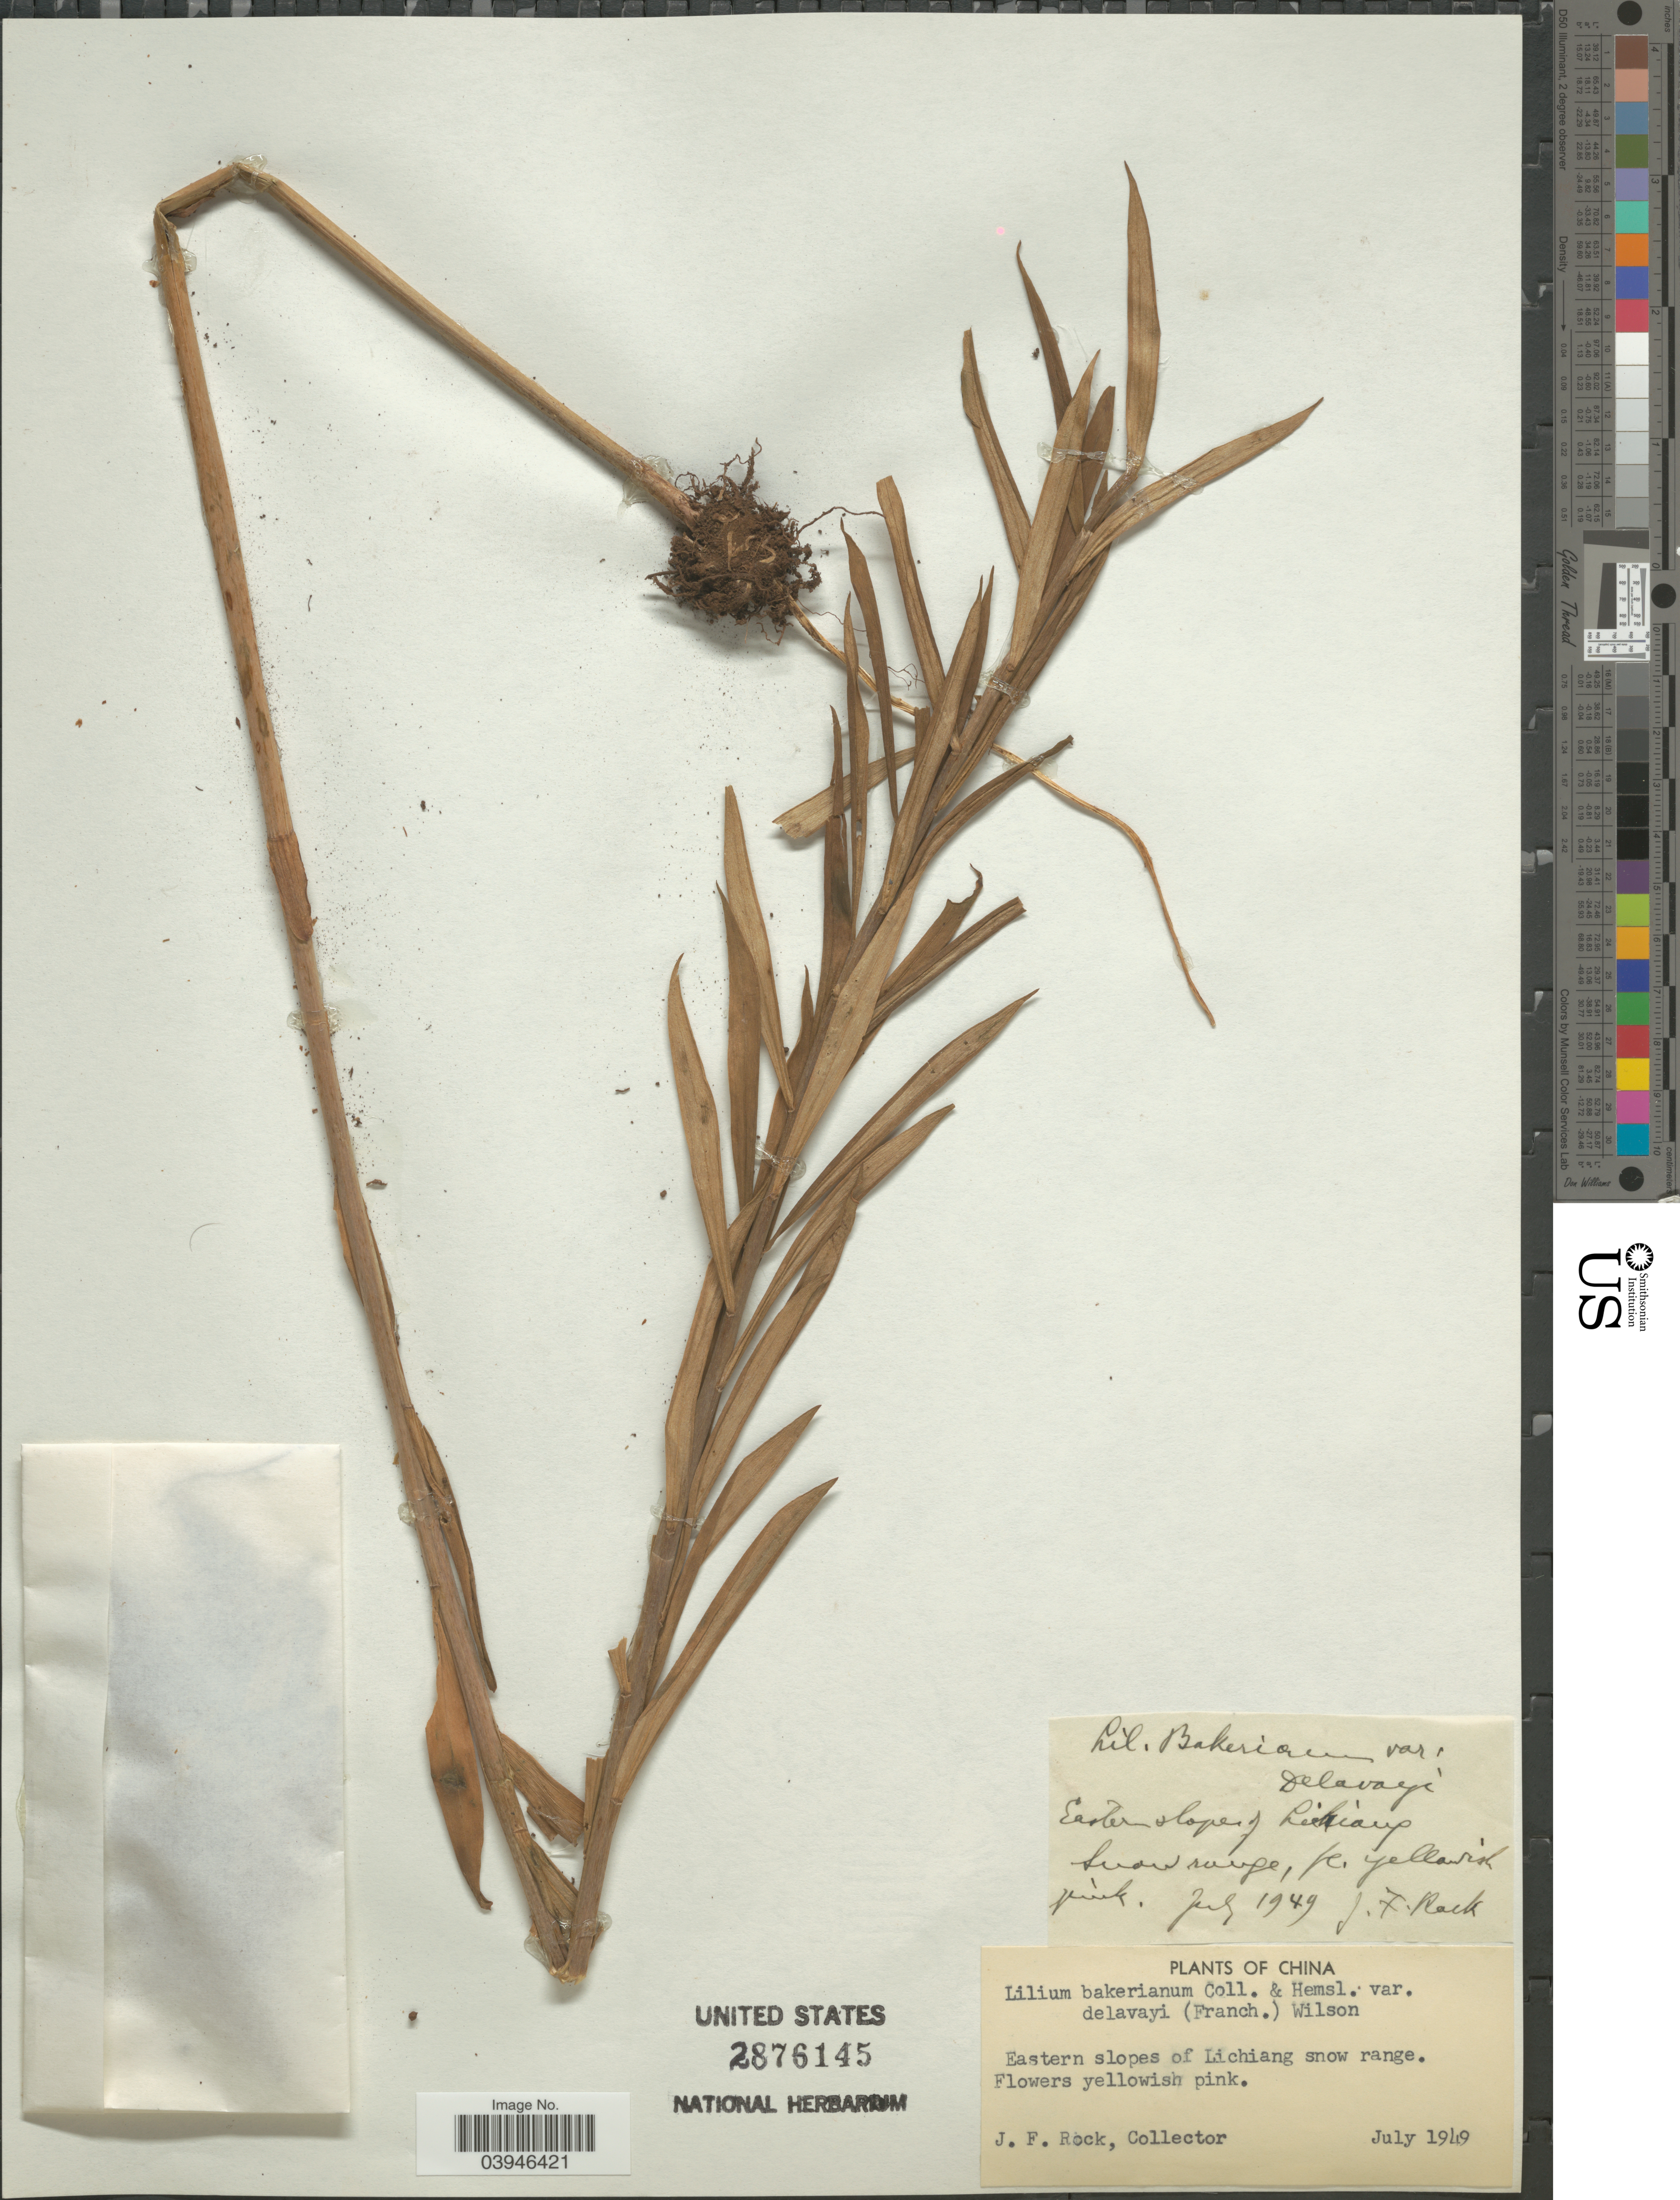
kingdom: Plantae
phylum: Tracheophyta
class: Liliopsida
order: Liliales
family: Liliaceae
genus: Lilium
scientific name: Lilium bakerianum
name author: Collett & Hemsl.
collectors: J. Rock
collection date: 1949-07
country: China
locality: Eastern slopes of Lichiang snow range.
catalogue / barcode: US 2876145